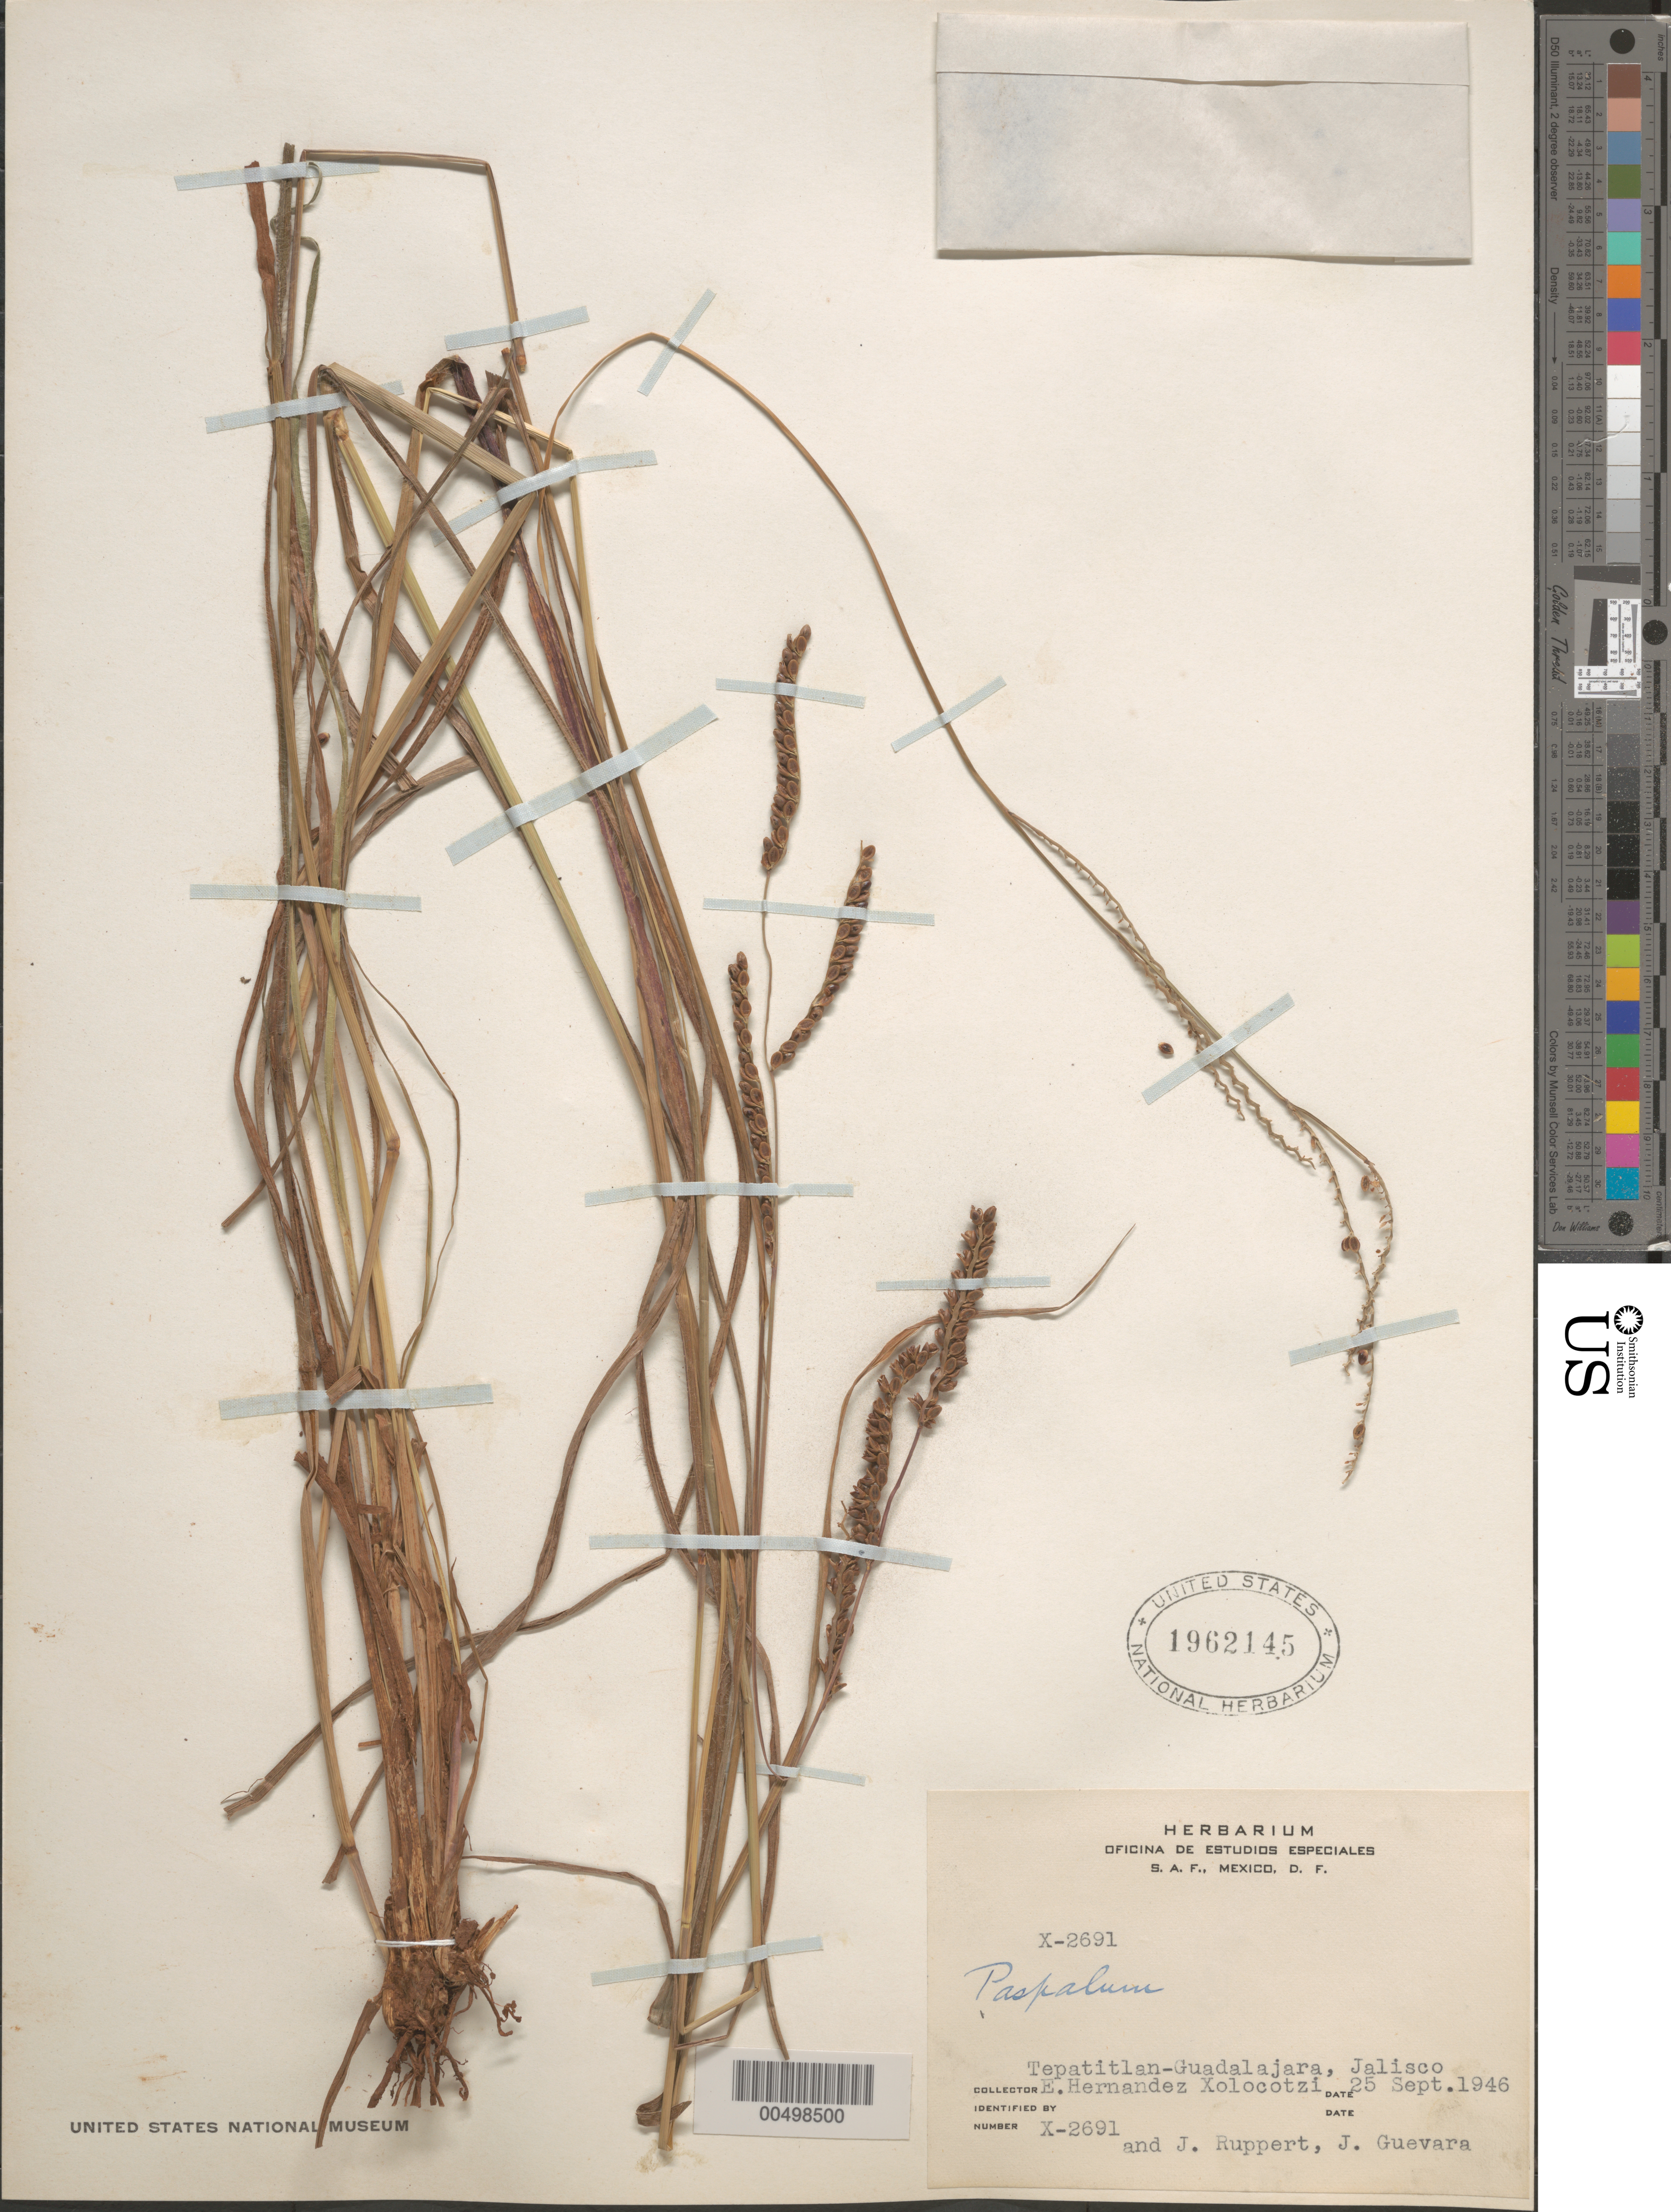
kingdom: Plantae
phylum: Tracheophyta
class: Liliopsida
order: Poales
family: Poaceae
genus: Paspalum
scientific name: Paspalum plicatulum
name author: Michx.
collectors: E. I. Hernández-X., J. Ruppert & J. Guevara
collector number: X-2691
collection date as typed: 25 Sep 1946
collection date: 1946-09-25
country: Mexico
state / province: Jalisco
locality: Tepatitlan-Guadalajara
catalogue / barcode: US 1962145